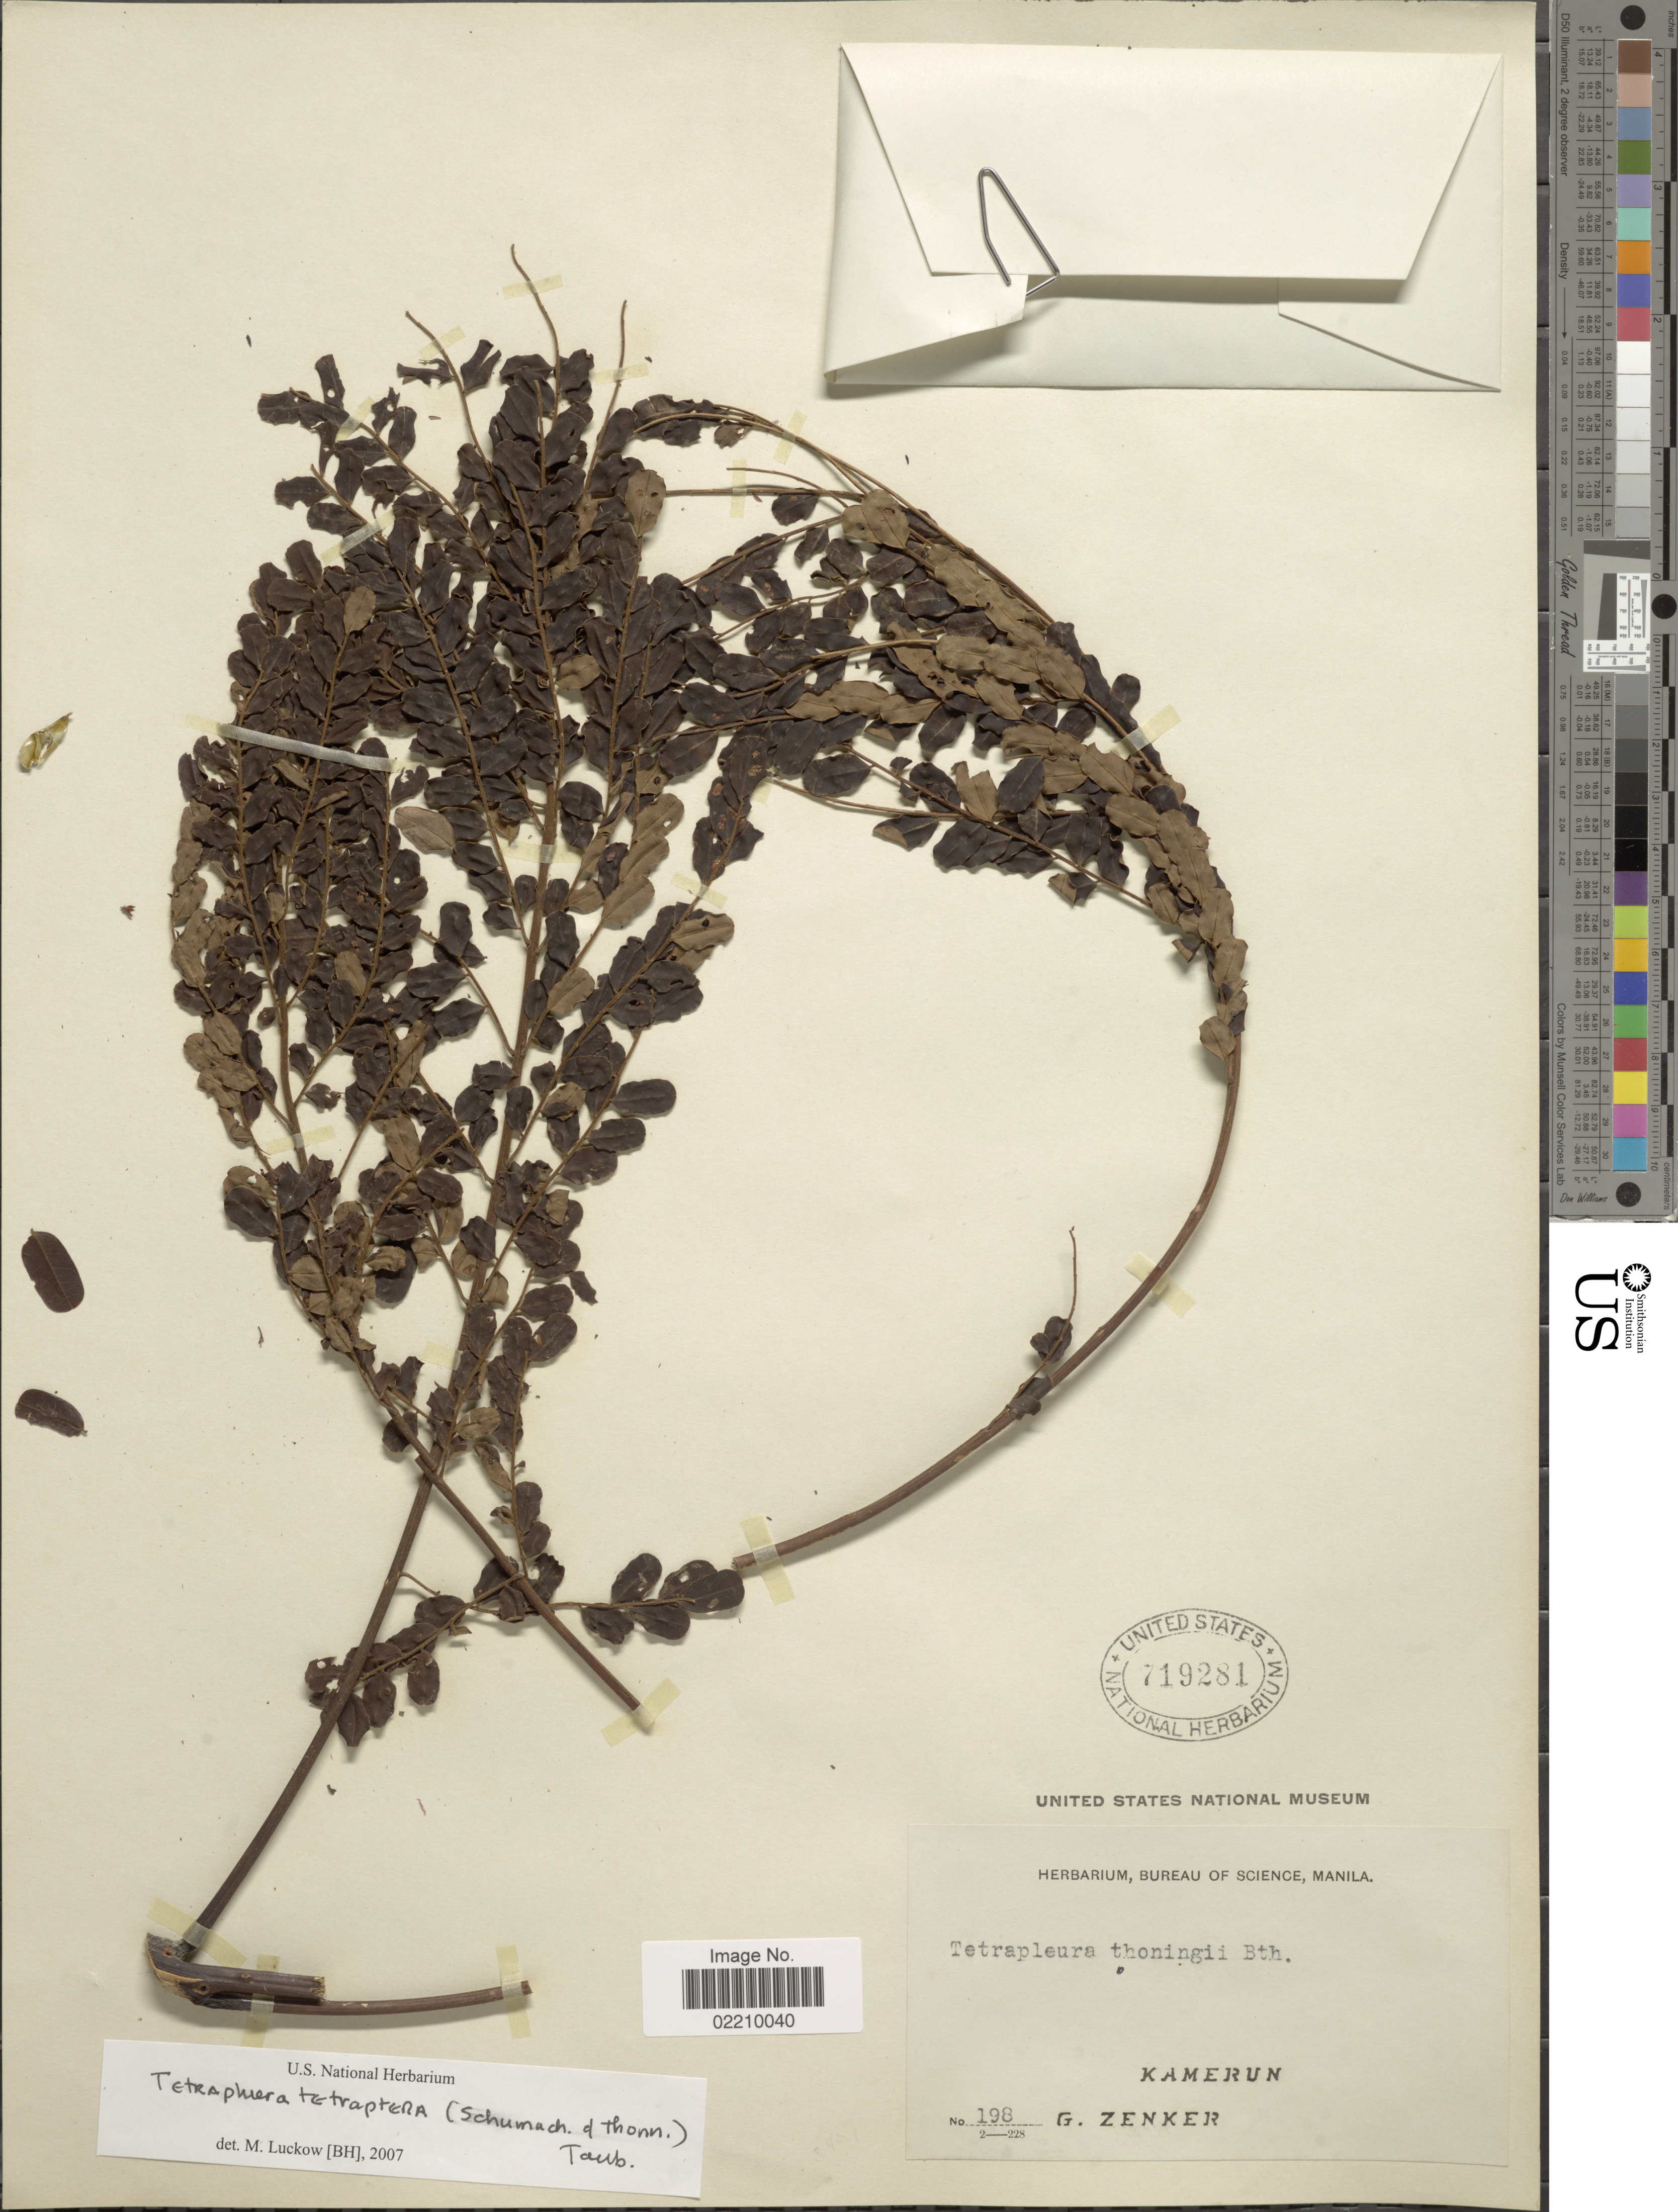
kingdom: Plantae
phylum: Tracheophyta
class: Magnoliopsida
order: Fabales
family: Fabaceae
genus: Tetrapleura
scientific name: Tetrapleura tetraptera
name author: Taub.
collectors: G. A. Zenker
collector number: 198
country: Cameroon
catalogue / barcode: US 719281